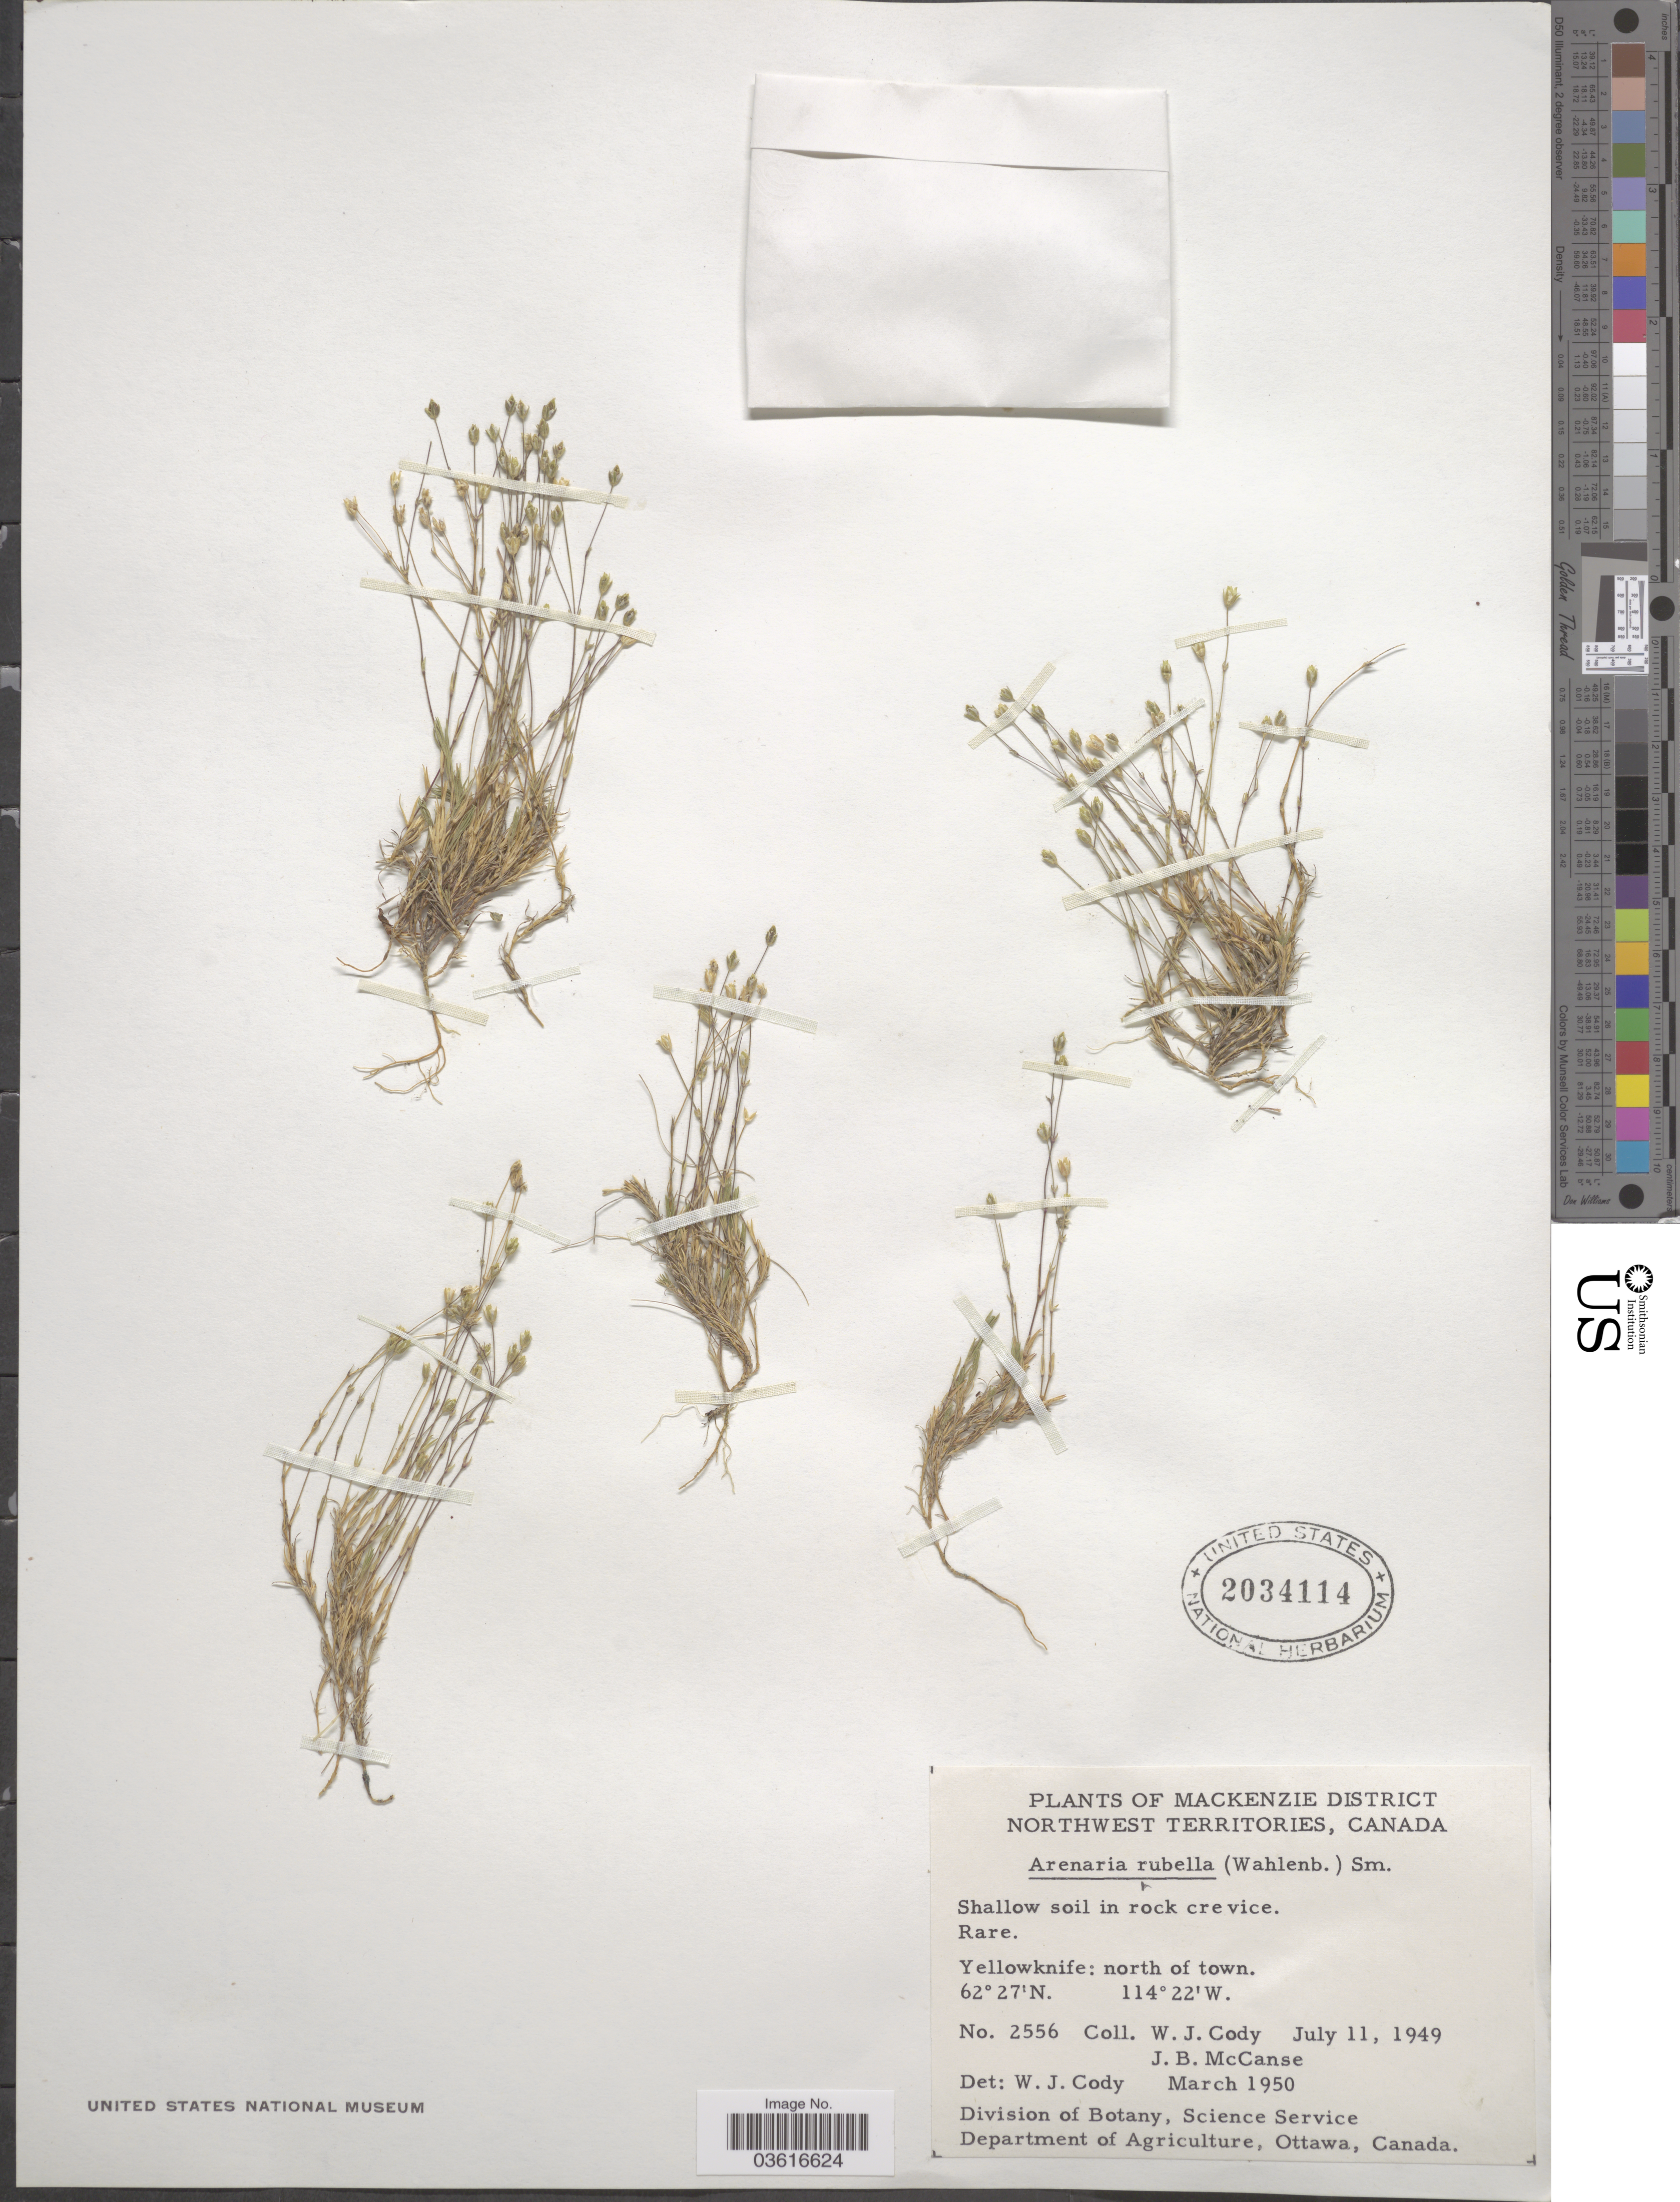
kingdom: Plantae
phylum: Tracheophyta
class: Magnoliopsida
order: Caryophyllales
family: Caryophyllaceae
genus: Minuartia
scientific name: Minuartia rubella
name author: (Wahlenb.) Hiern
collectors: W. Cody & J. McCanse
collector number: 2556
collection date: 1949-07-11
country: Canada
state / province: Northwest Territories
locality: Mackenzie District. Yellowknife: north of town.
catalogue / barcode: US 2034114